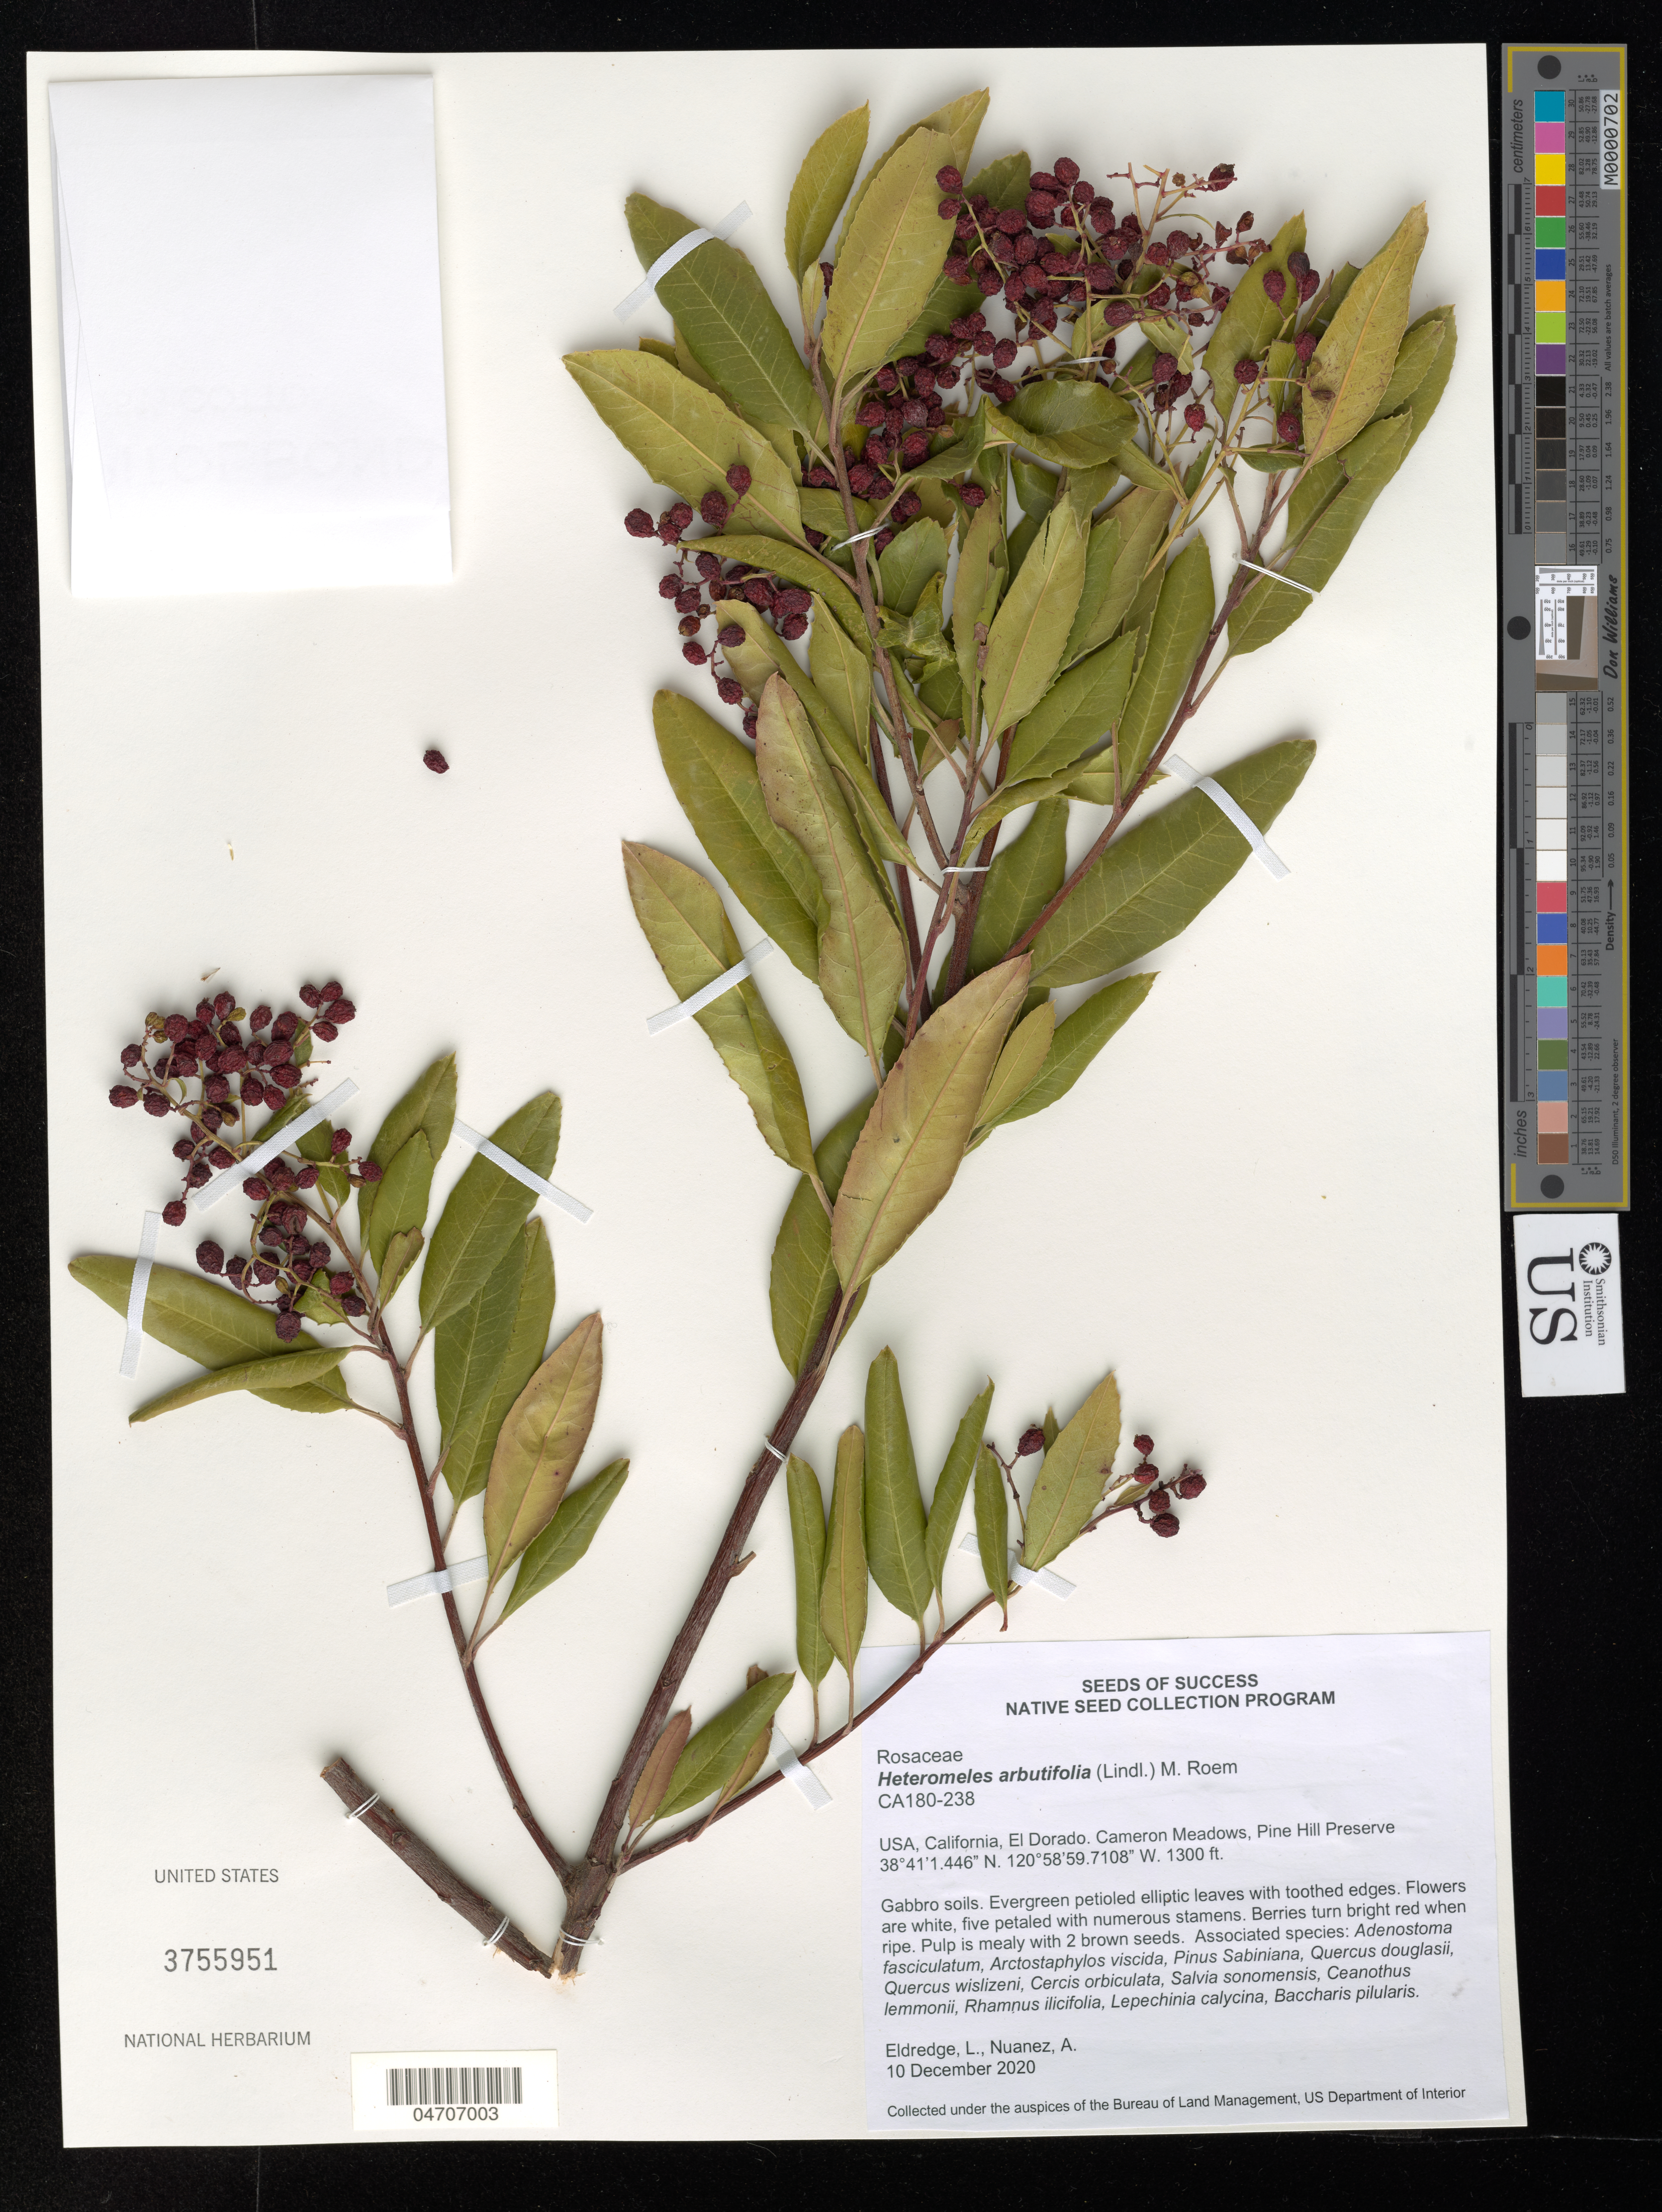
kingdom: Plantae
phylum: Tracheophyta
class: Magnoliopsida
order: Rosales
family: Rosaceae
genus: Heteromeles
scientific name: Heteromeles arbutifolia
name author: (Lindl.) Roemer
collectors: L. Eldredge & A. Nuanez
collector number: CA180-238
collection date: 2020-12-10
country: United States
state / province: California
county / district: El Dorado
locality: El Dorado. Cameron Meadows, Pine Hill Preserve.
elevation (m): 396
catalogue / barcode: US 3755951